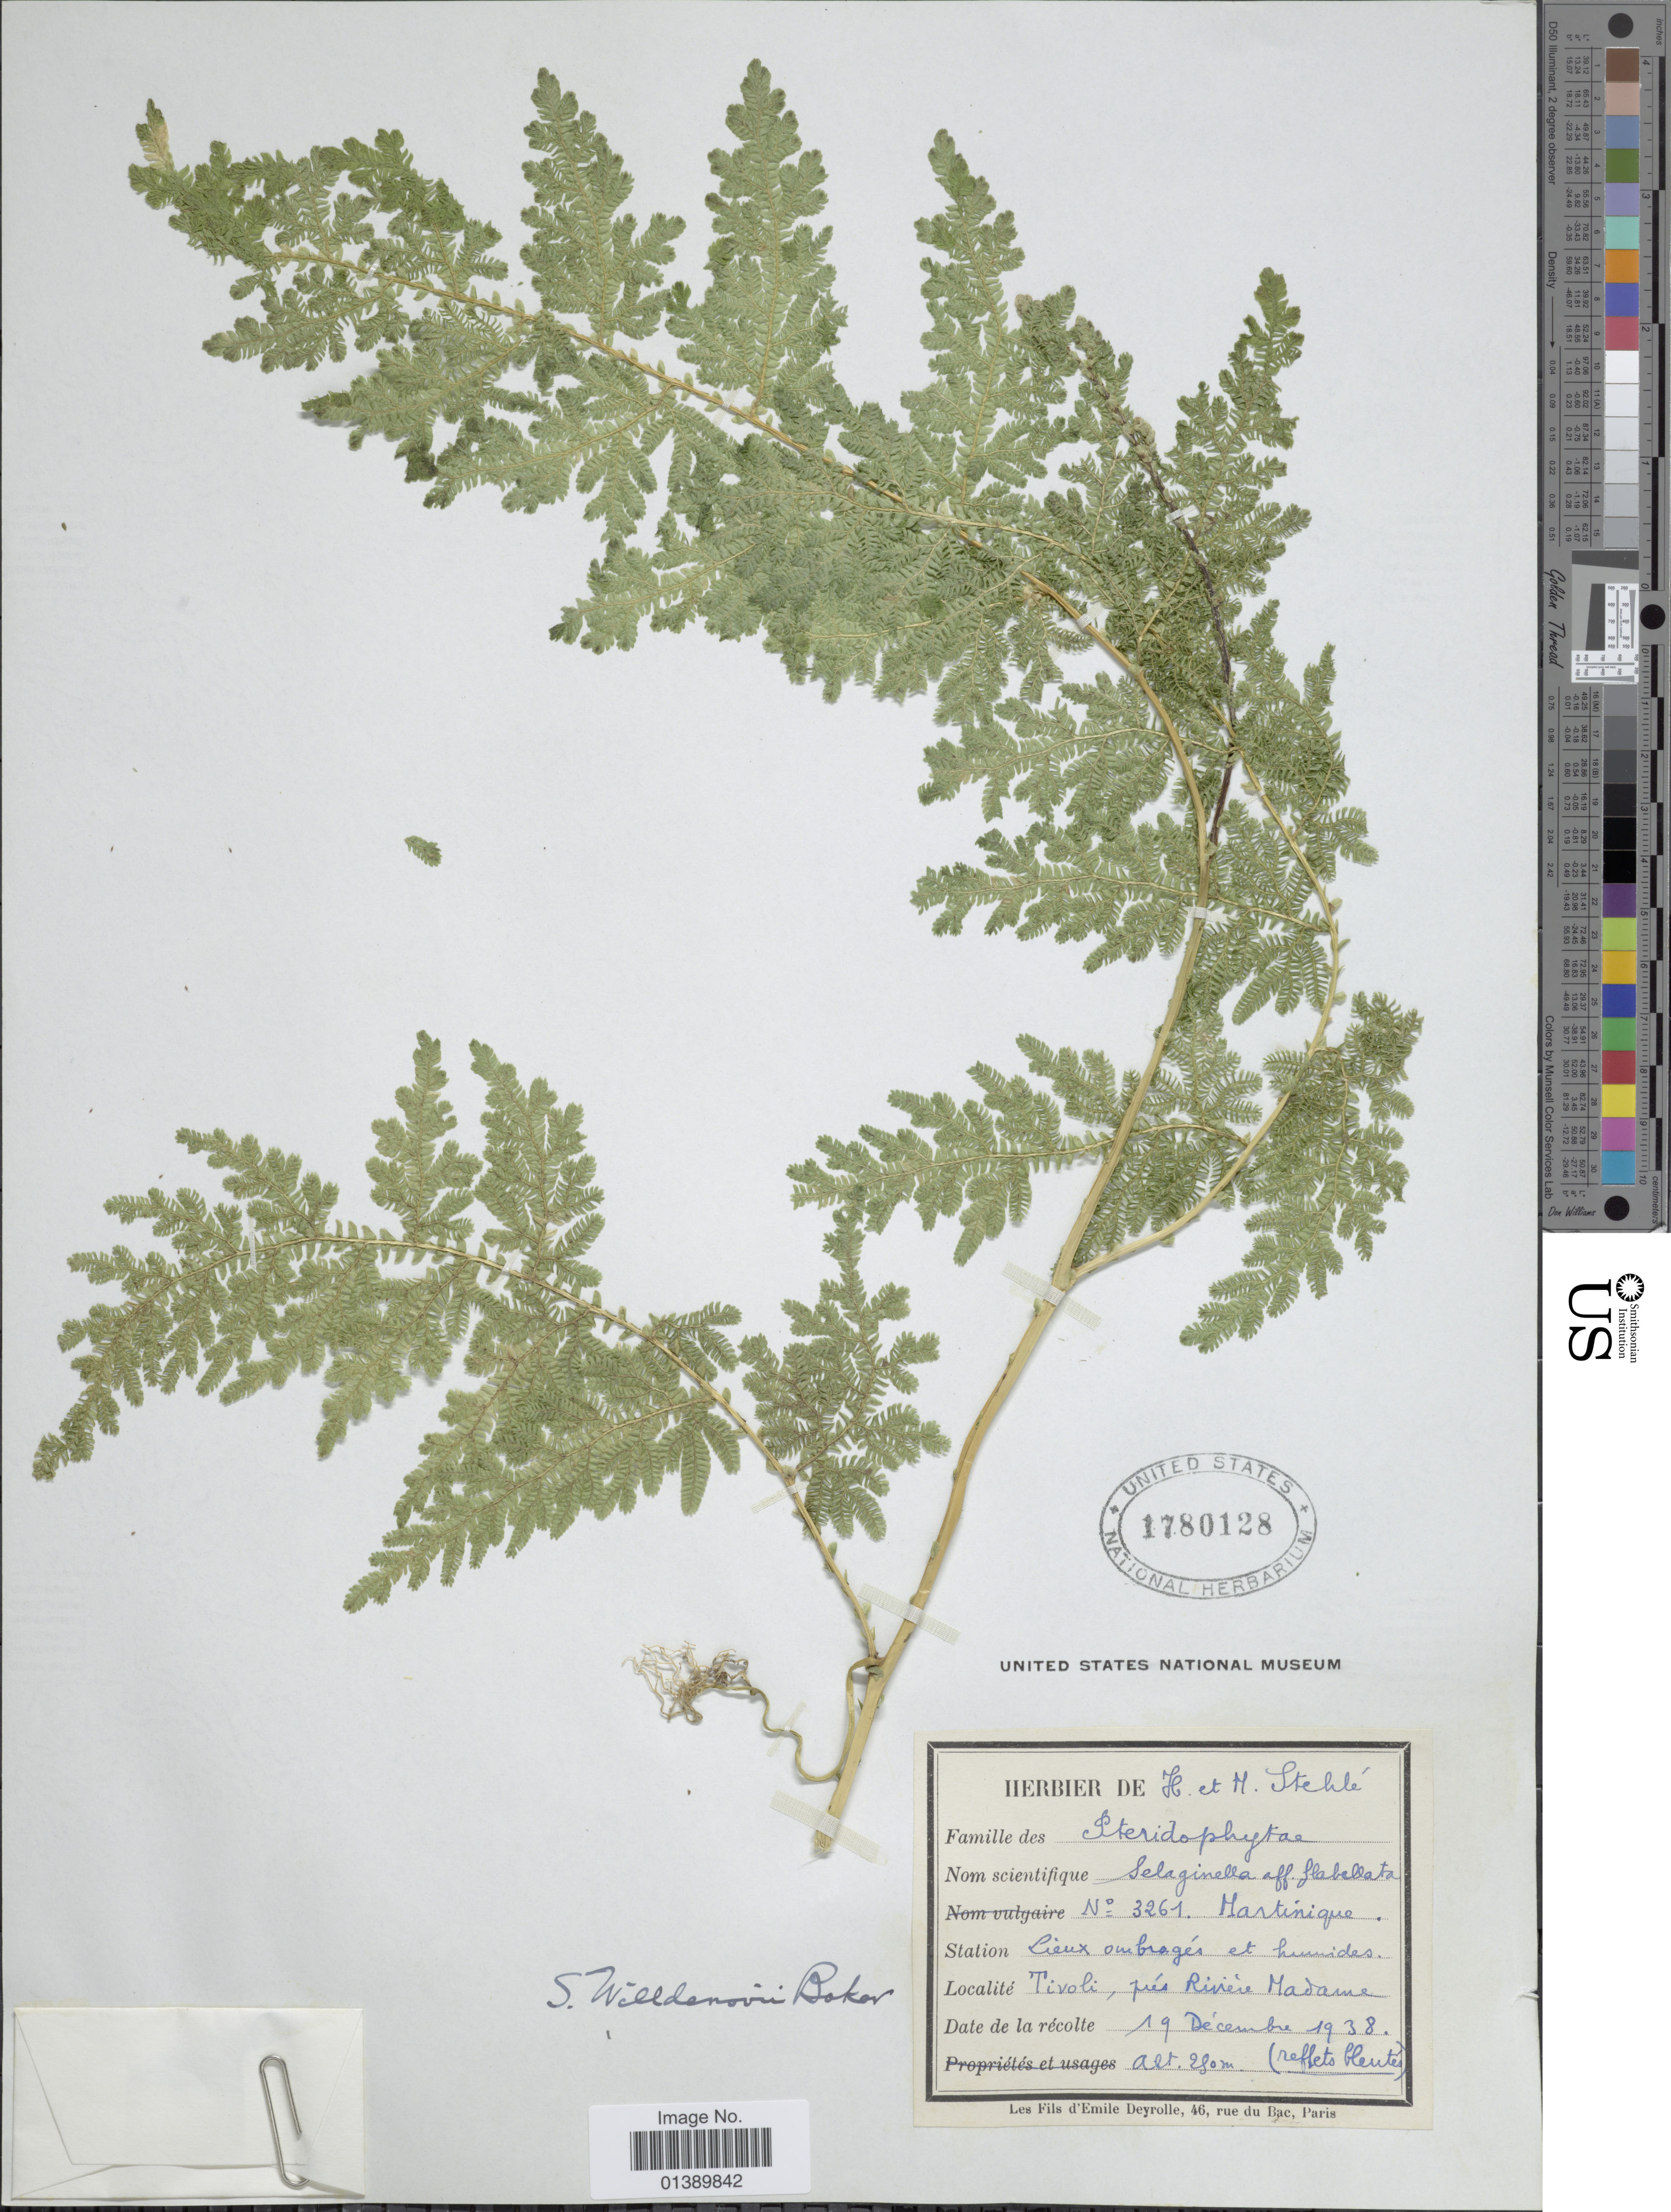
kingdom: Plantae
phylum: Tracheophyta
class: Lycopodiopsida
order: Selaginellales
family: Selaginellaceae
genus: Selaginella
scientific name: Selaginella plana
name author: (Desv. ex Poir.) Hieron.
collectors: H. Stehlé & M. Stehlé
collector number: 3261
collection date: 1938-12-19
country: Martinique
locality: Tivoli, près Riviere Madame.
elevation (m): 280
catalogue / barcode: US 1780128